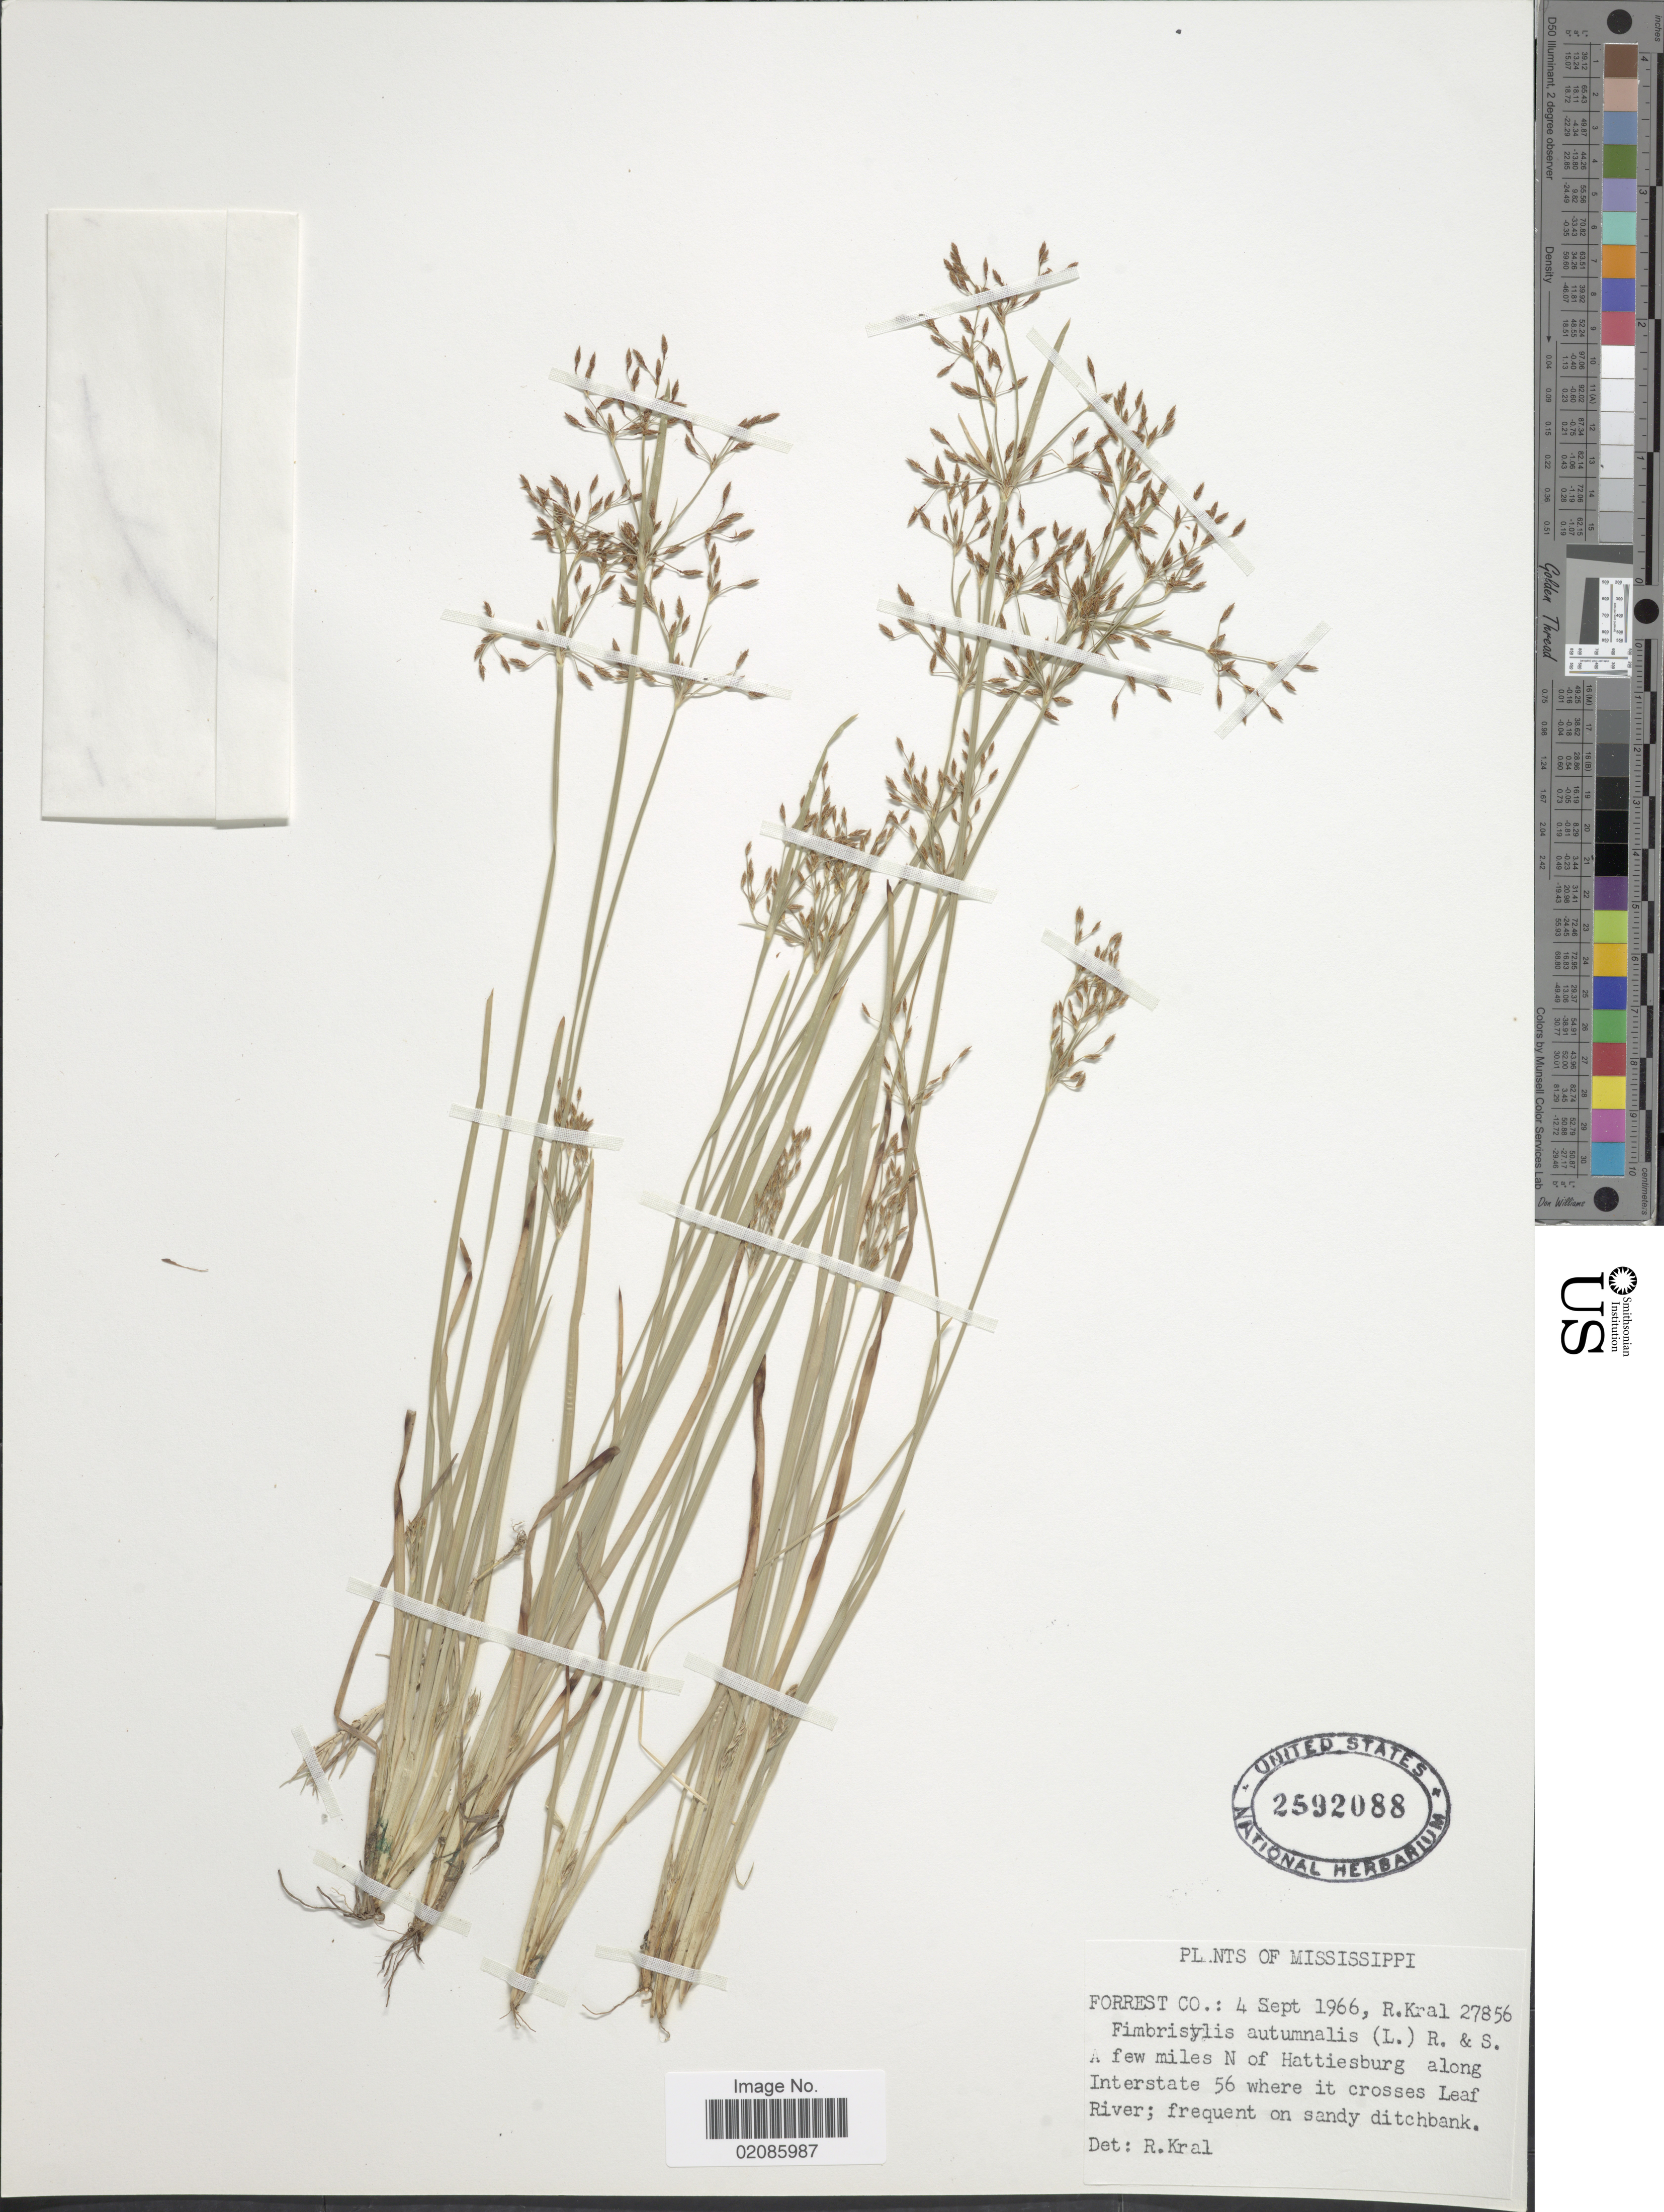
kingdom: Plantae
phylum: Tracheophyta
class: Liliopsida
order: Poales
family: Cyperaceae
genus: Fimbristylis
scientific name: Fimbristylis autumnalis (L.) Roem. & Schult.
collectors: R. Kral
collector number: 27856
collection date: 1966-09-04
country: United States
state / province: Mississippi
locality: Forrest Co. A few mile N of Hatiesburg along Interstate 56 where it crosses Leaf River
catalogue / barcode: US 2592088